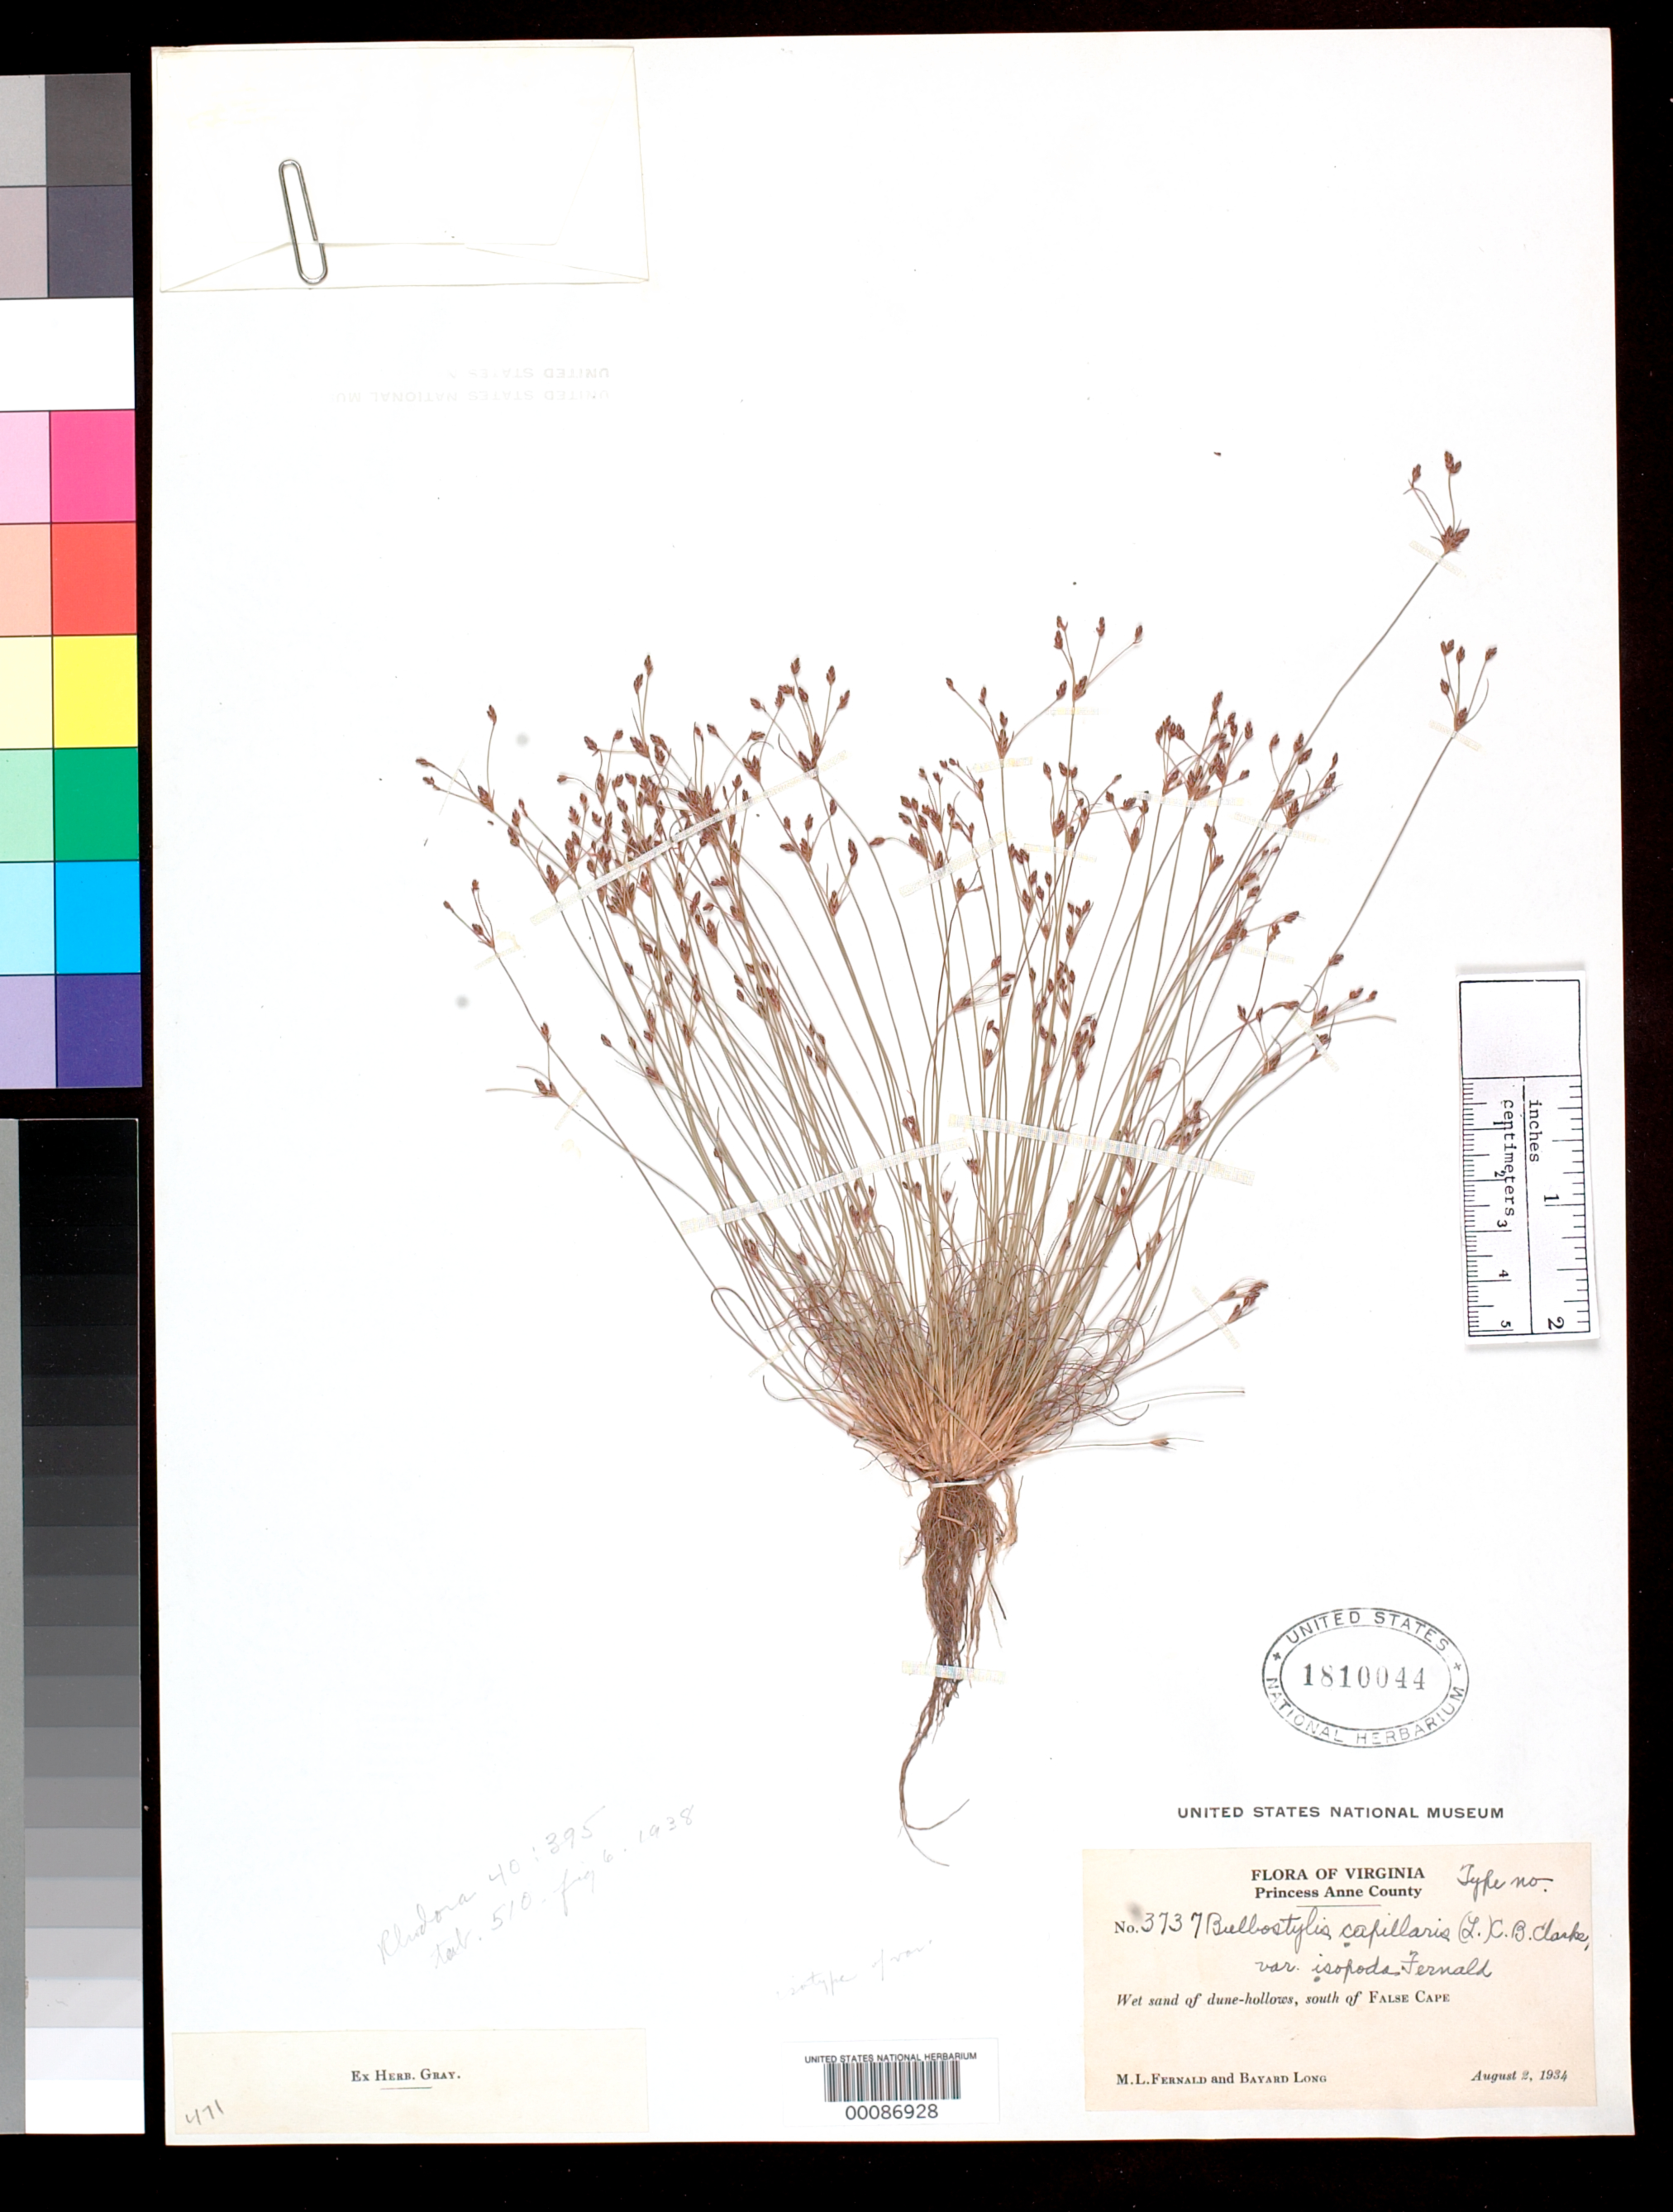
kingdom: Plantae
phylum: Tracheophyta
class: Liliopsida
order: Poales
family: Cyperaceae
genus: Bulbostylis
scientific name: Bulbostylis capillaris var. isopoda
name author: Fernald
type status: Isotype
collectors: M. L. Fernald & B. H. Long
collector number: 3737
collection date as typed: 02 Aug 1934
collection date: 1934-08-02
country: United States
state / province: Virginia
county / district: City of Virginia Beach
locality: S of False Cape.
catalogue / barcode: US 1810044